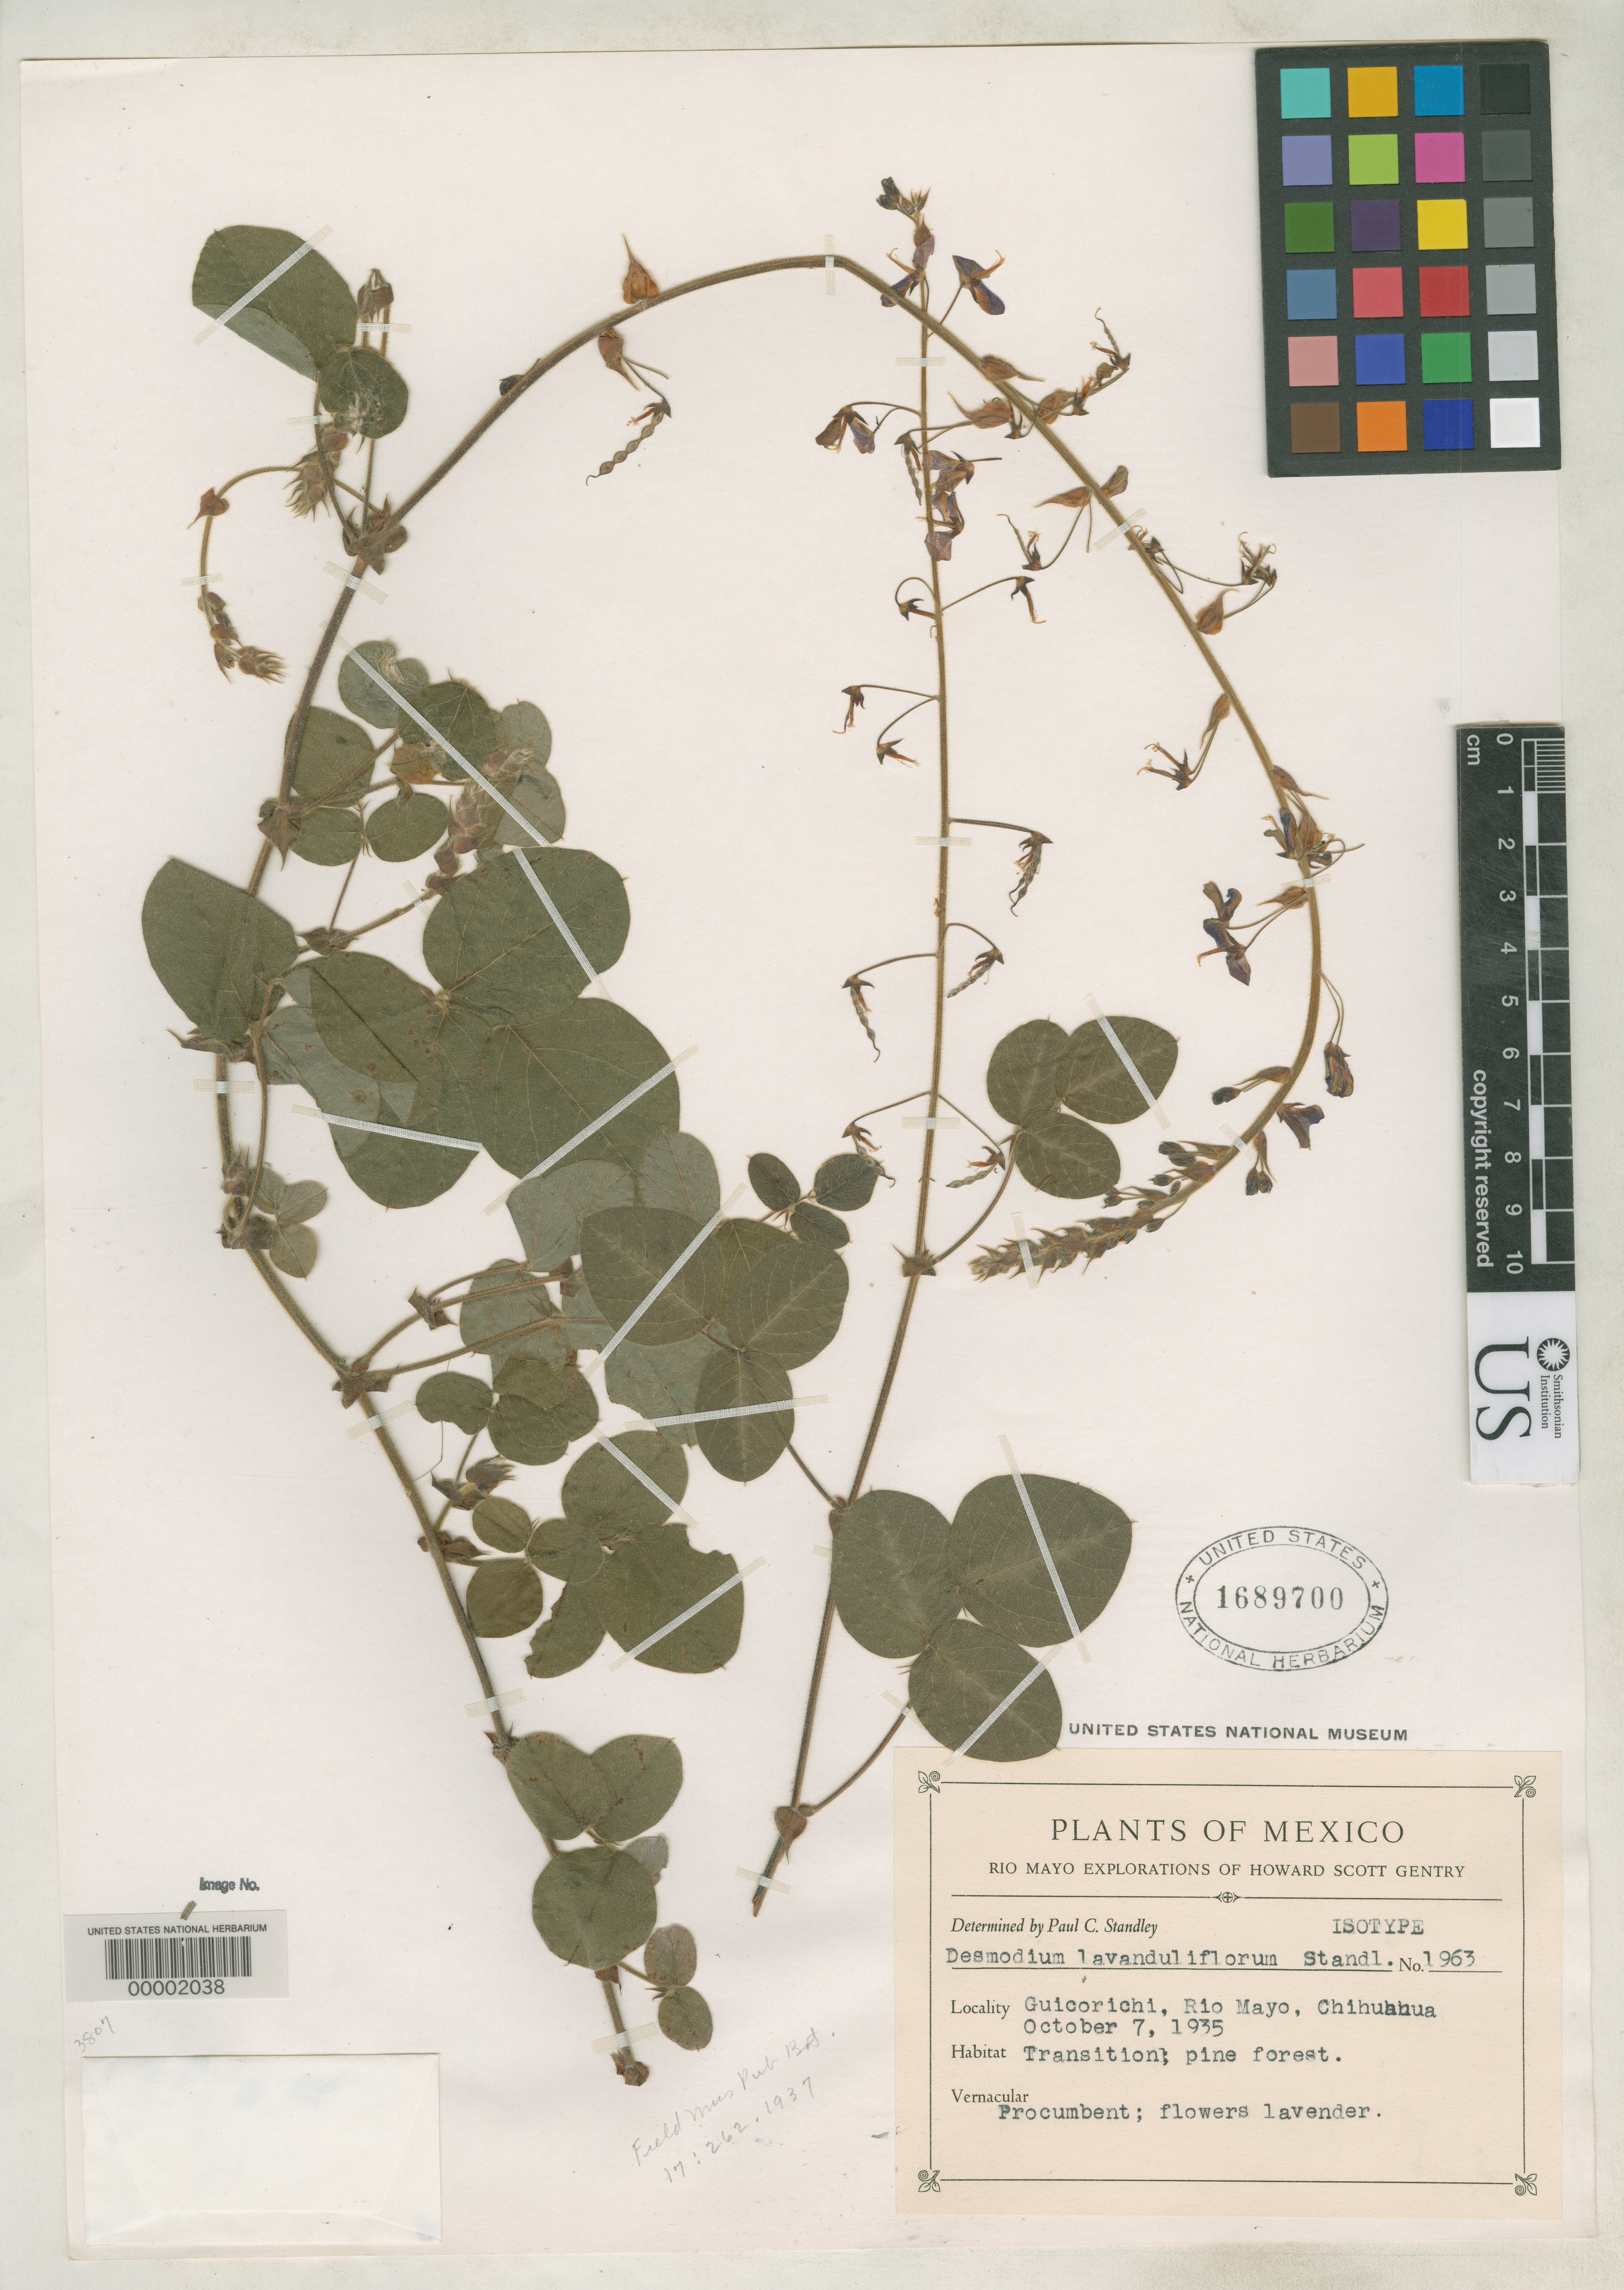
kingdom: Plantae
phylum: Tracheophyta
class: Magnoliopsida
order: Fabales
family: Fabaceae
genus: Desmodium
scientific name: Desmodium lavanduliflorum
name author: Standl.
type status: Isotype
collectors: H. S. Gentry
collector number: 1963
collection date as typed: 07 Oct 1935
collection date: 1935-10-07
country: Mexico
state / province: Chihuahua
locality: Rio Mayo, Quicorichi.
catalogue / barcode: US 1689700